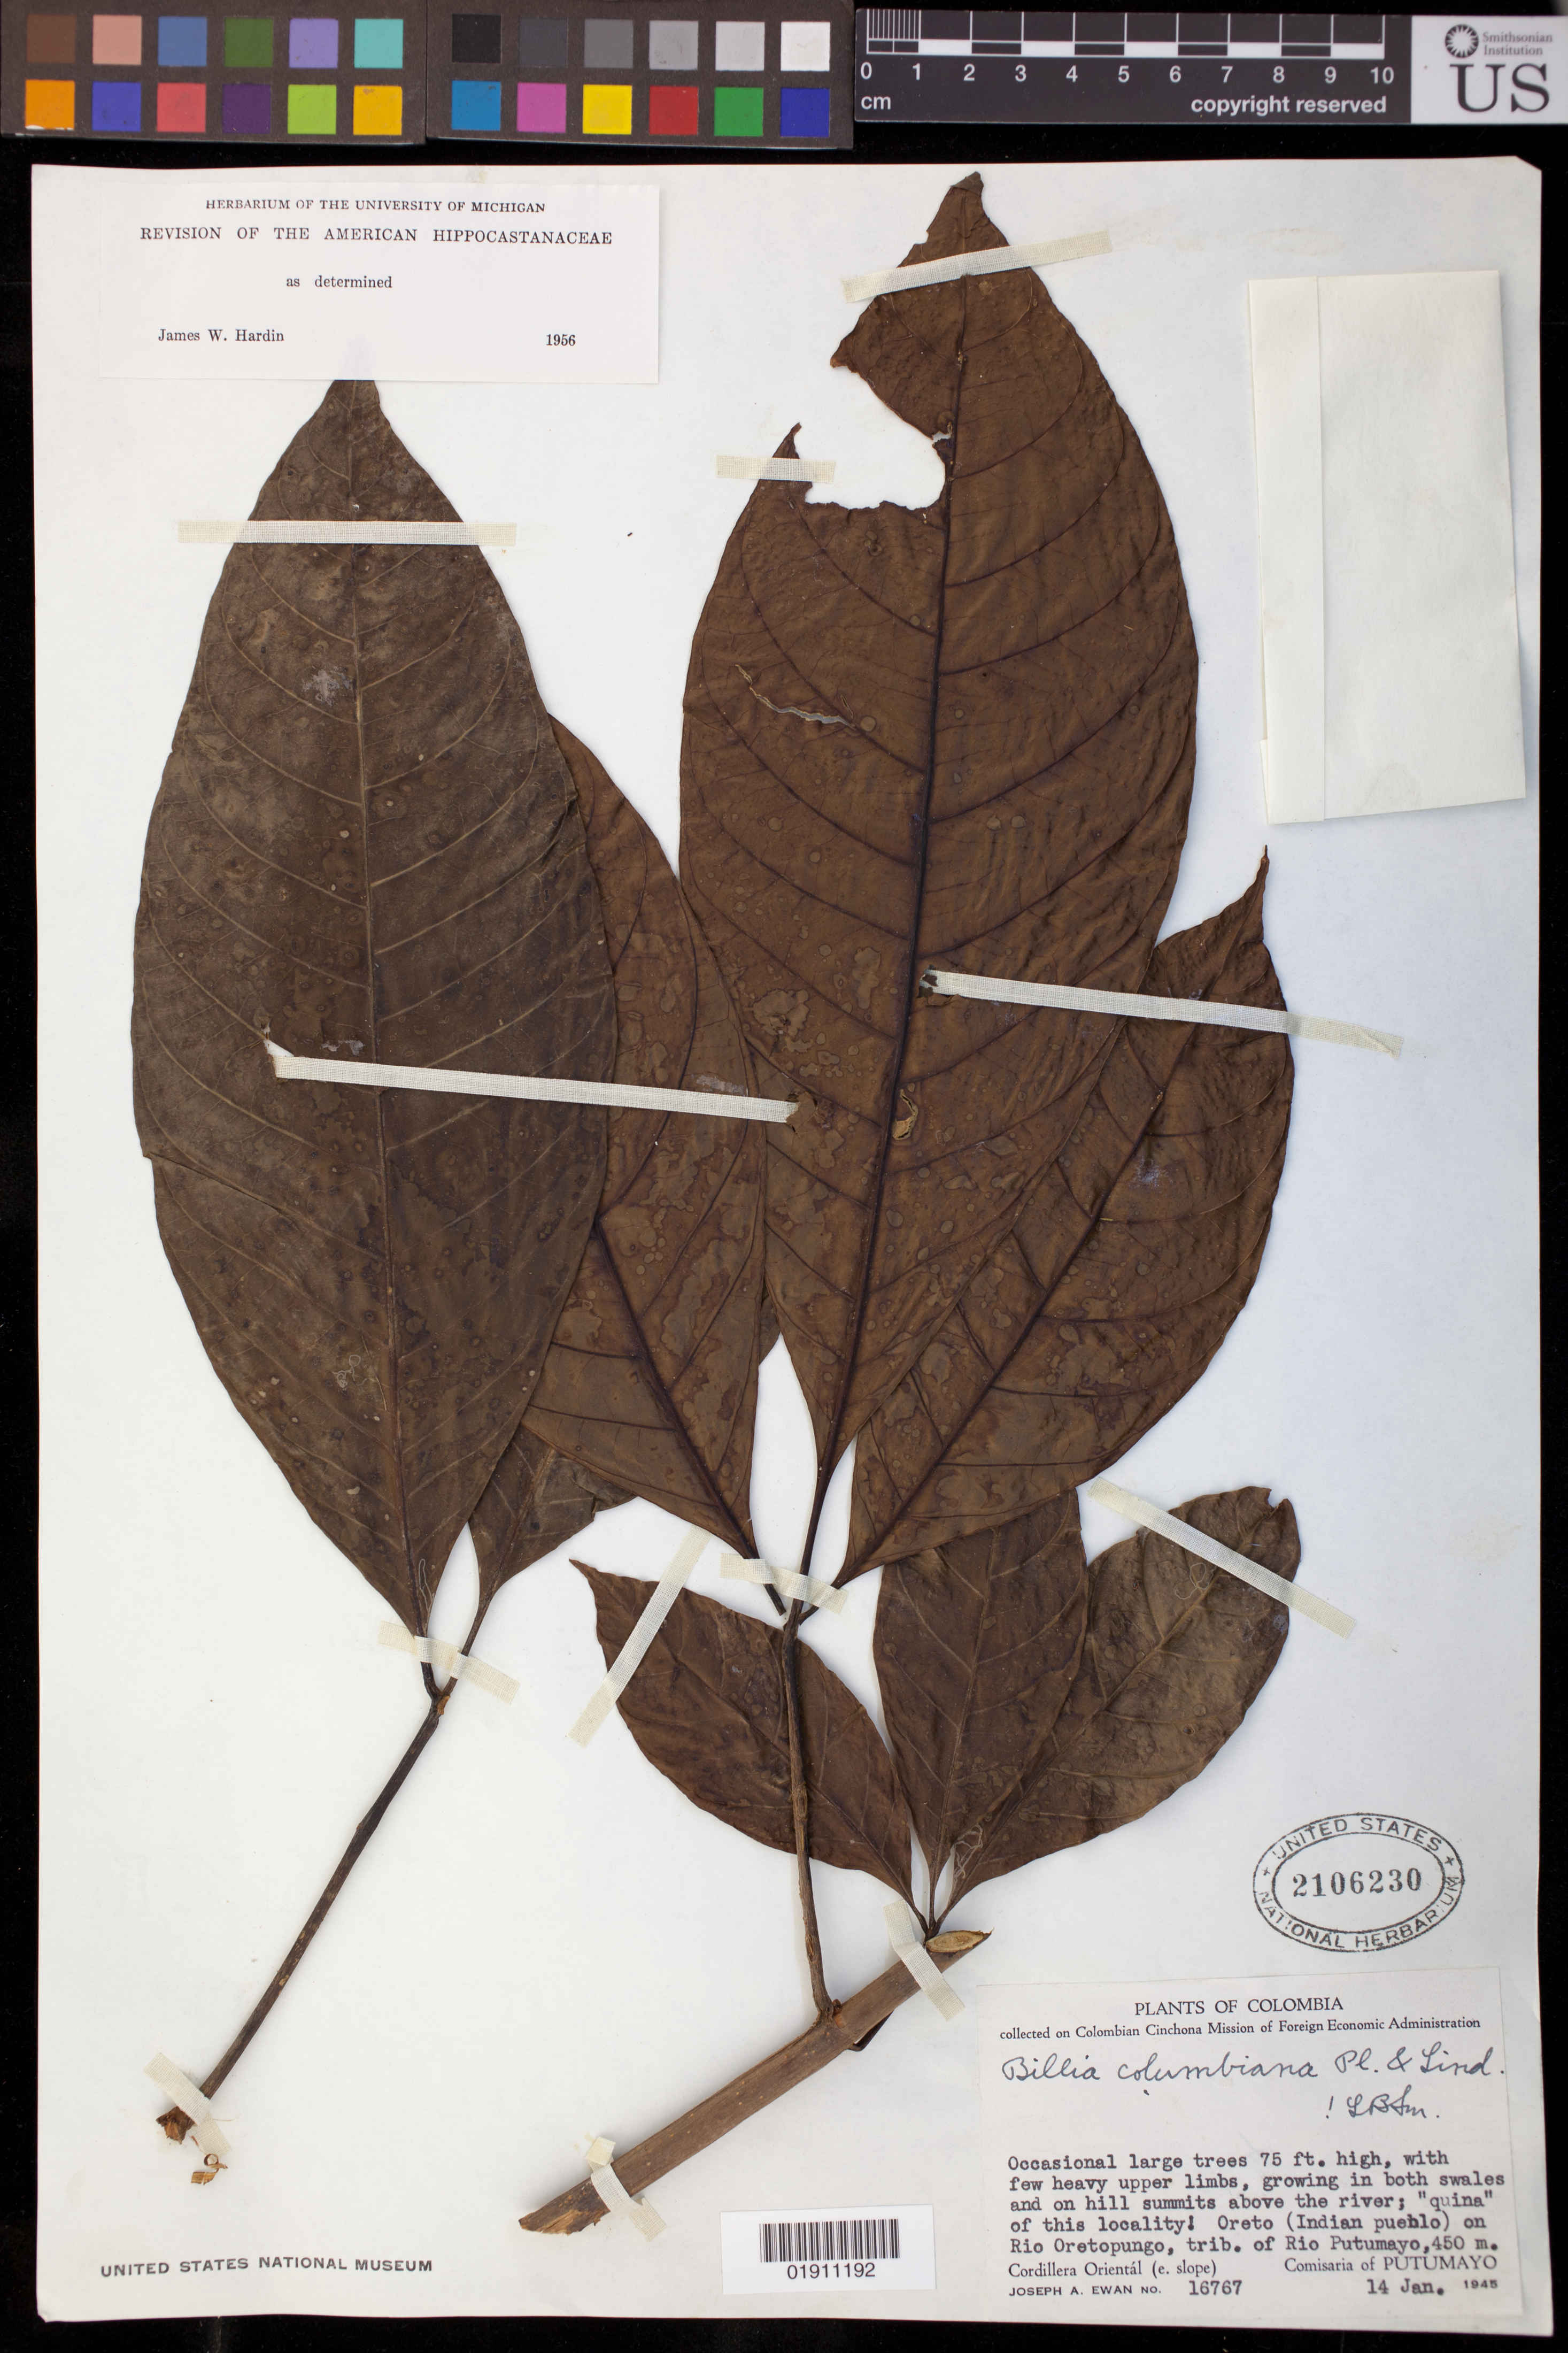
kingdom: Plantae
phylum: Tracheophyta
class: Magnoliopsida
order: Sapindales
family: Sapindaceae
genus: Billia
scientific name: Billia rosea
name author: (Planch. & Linden) C. Ulloa & P.M. Jørg.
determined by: Acevedo-Rodríguez, P., (BOT), Smithsonian Institution - National Museum of Natural History (UNITED STATES)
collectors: J. A. Ewan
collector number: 16767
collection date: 1945-01-14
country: Colombia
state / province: Putumayo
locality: Oreto (Indian pueblo) on Rio Oretopungo, trib. of Rio Putumayo; Cordillera Oriental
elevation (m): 450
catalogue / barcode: US 2106230